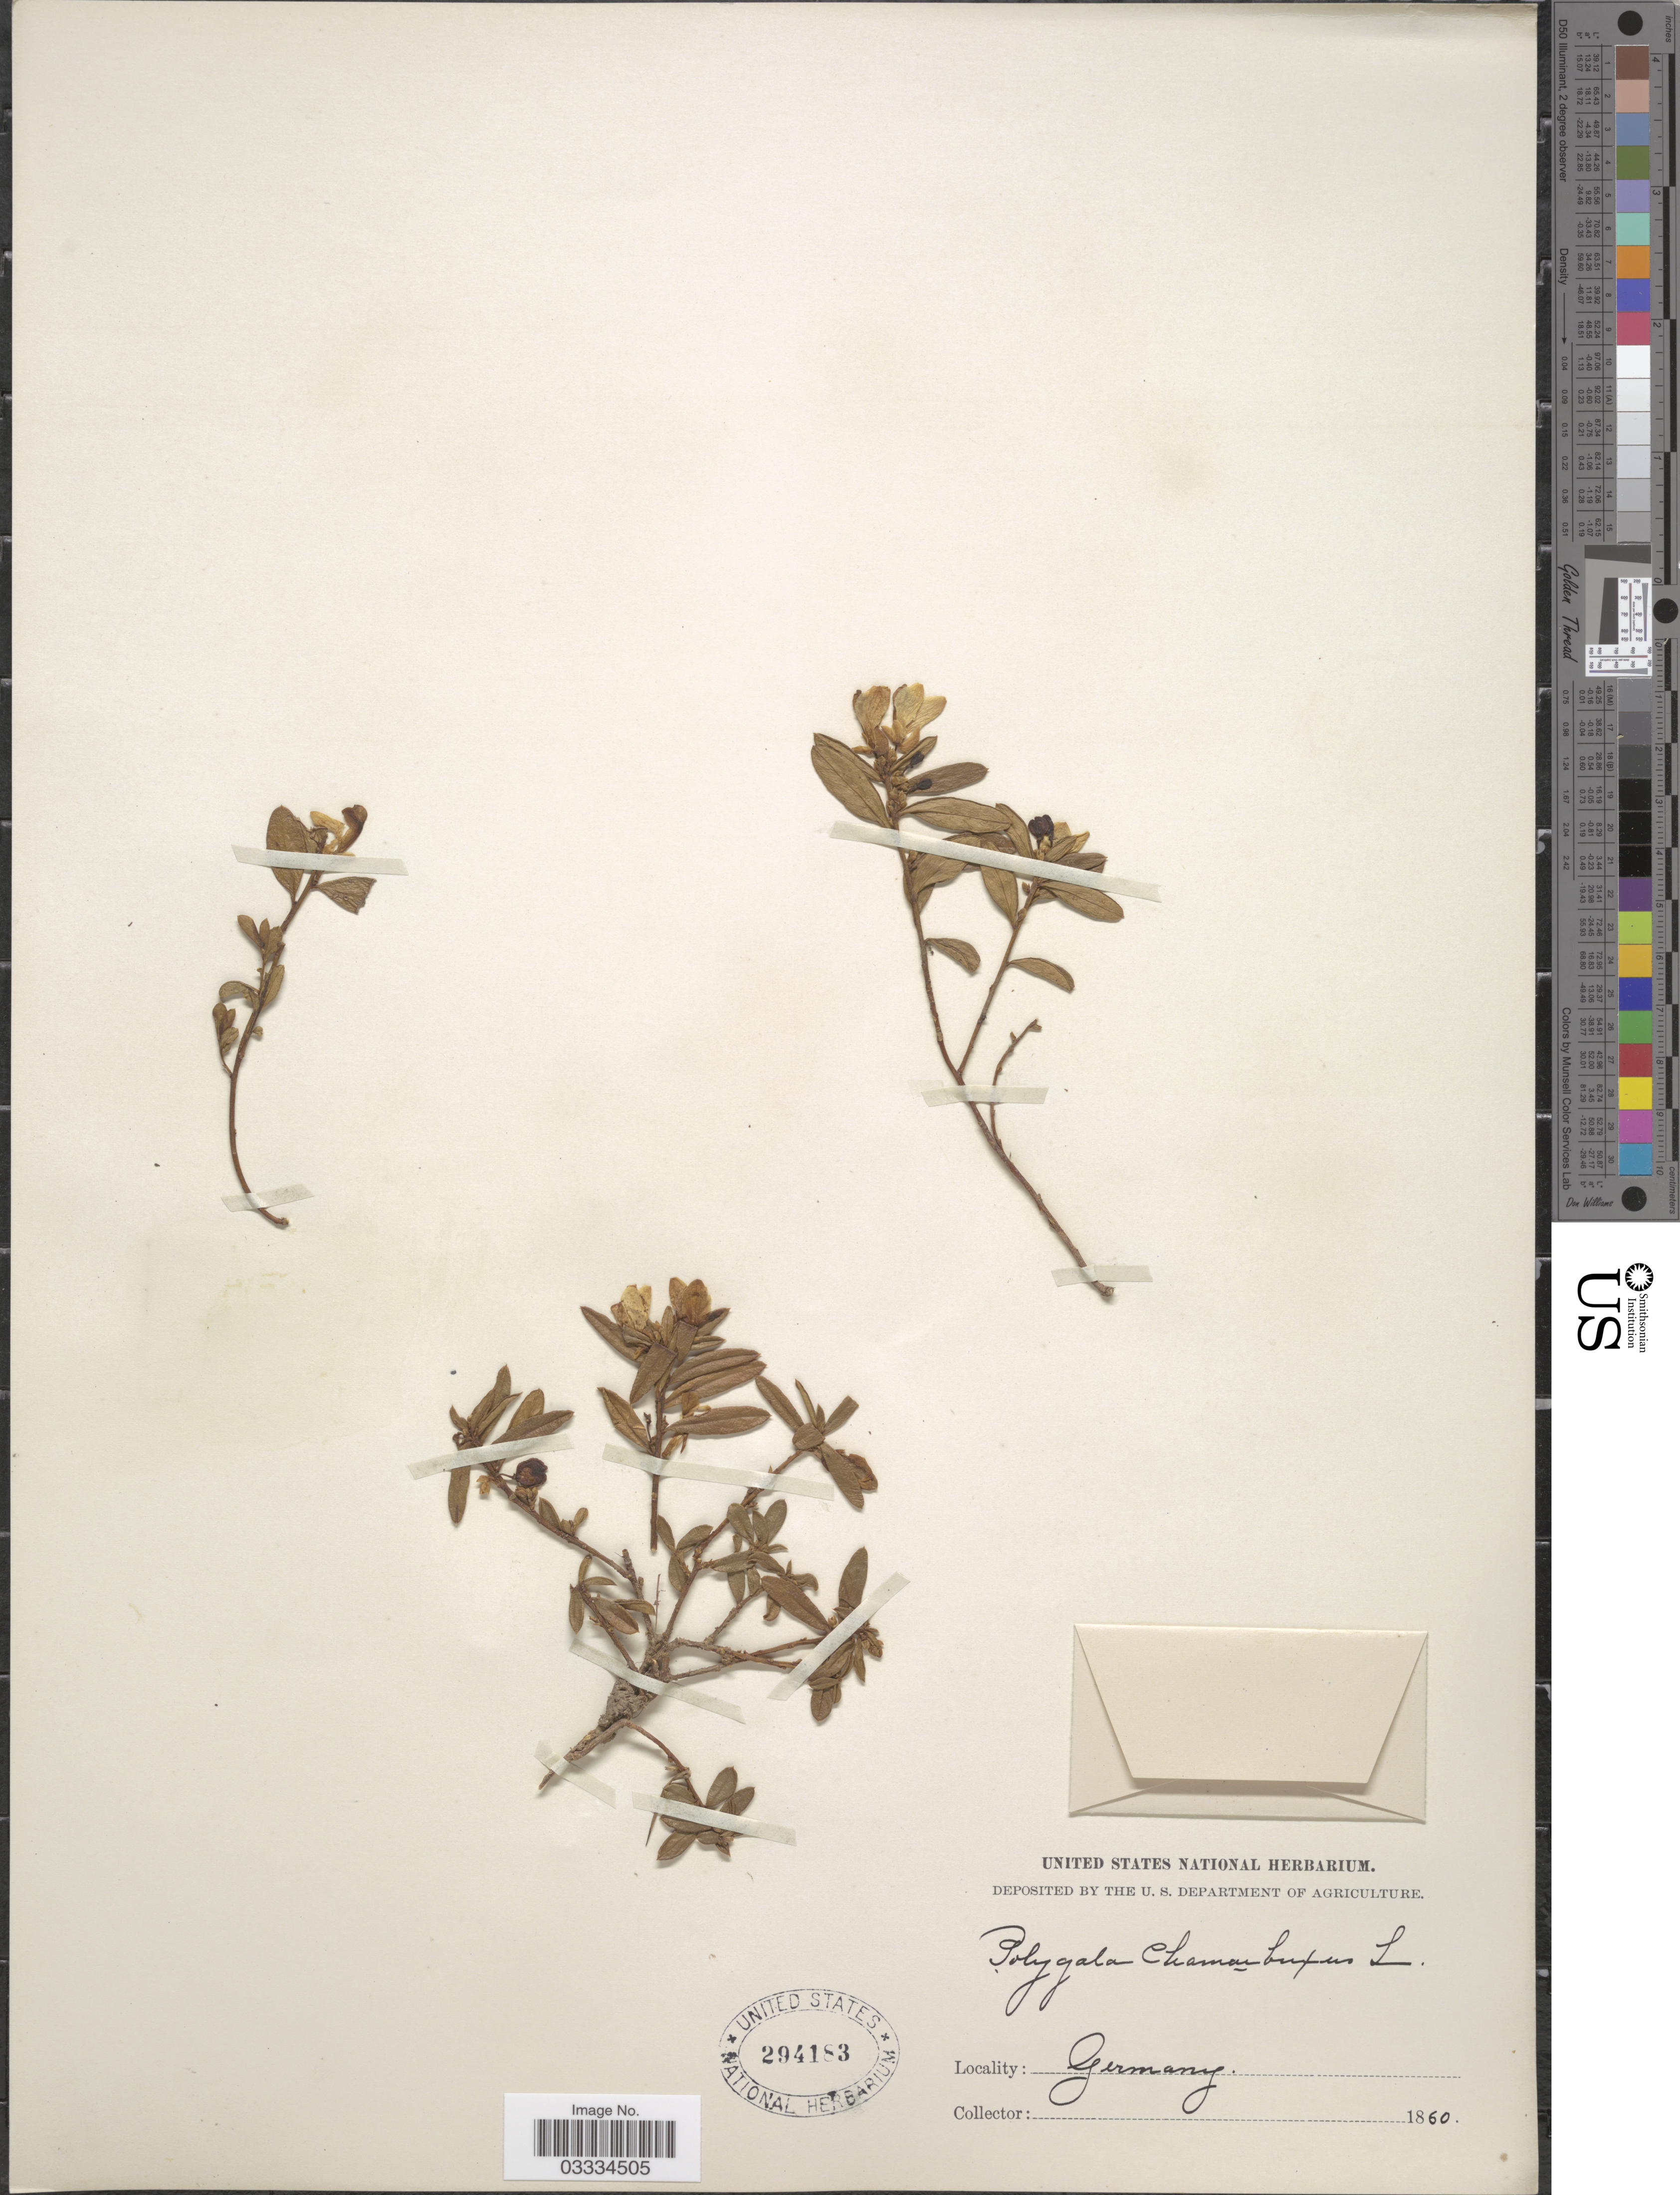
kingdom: Plantae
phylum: Tracheophyta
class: Magnoliopsida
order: Fabales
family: Polygalaceae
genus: Polygaloides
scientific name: Polygaloides chamaebuxus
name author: (L.) O. Schwarz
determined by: Strong, Mark T., (BOT), Smithsonian Institution - National Museum of Natural History (UNITED STATES)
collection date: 1860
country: Germany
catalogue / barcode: US 294183